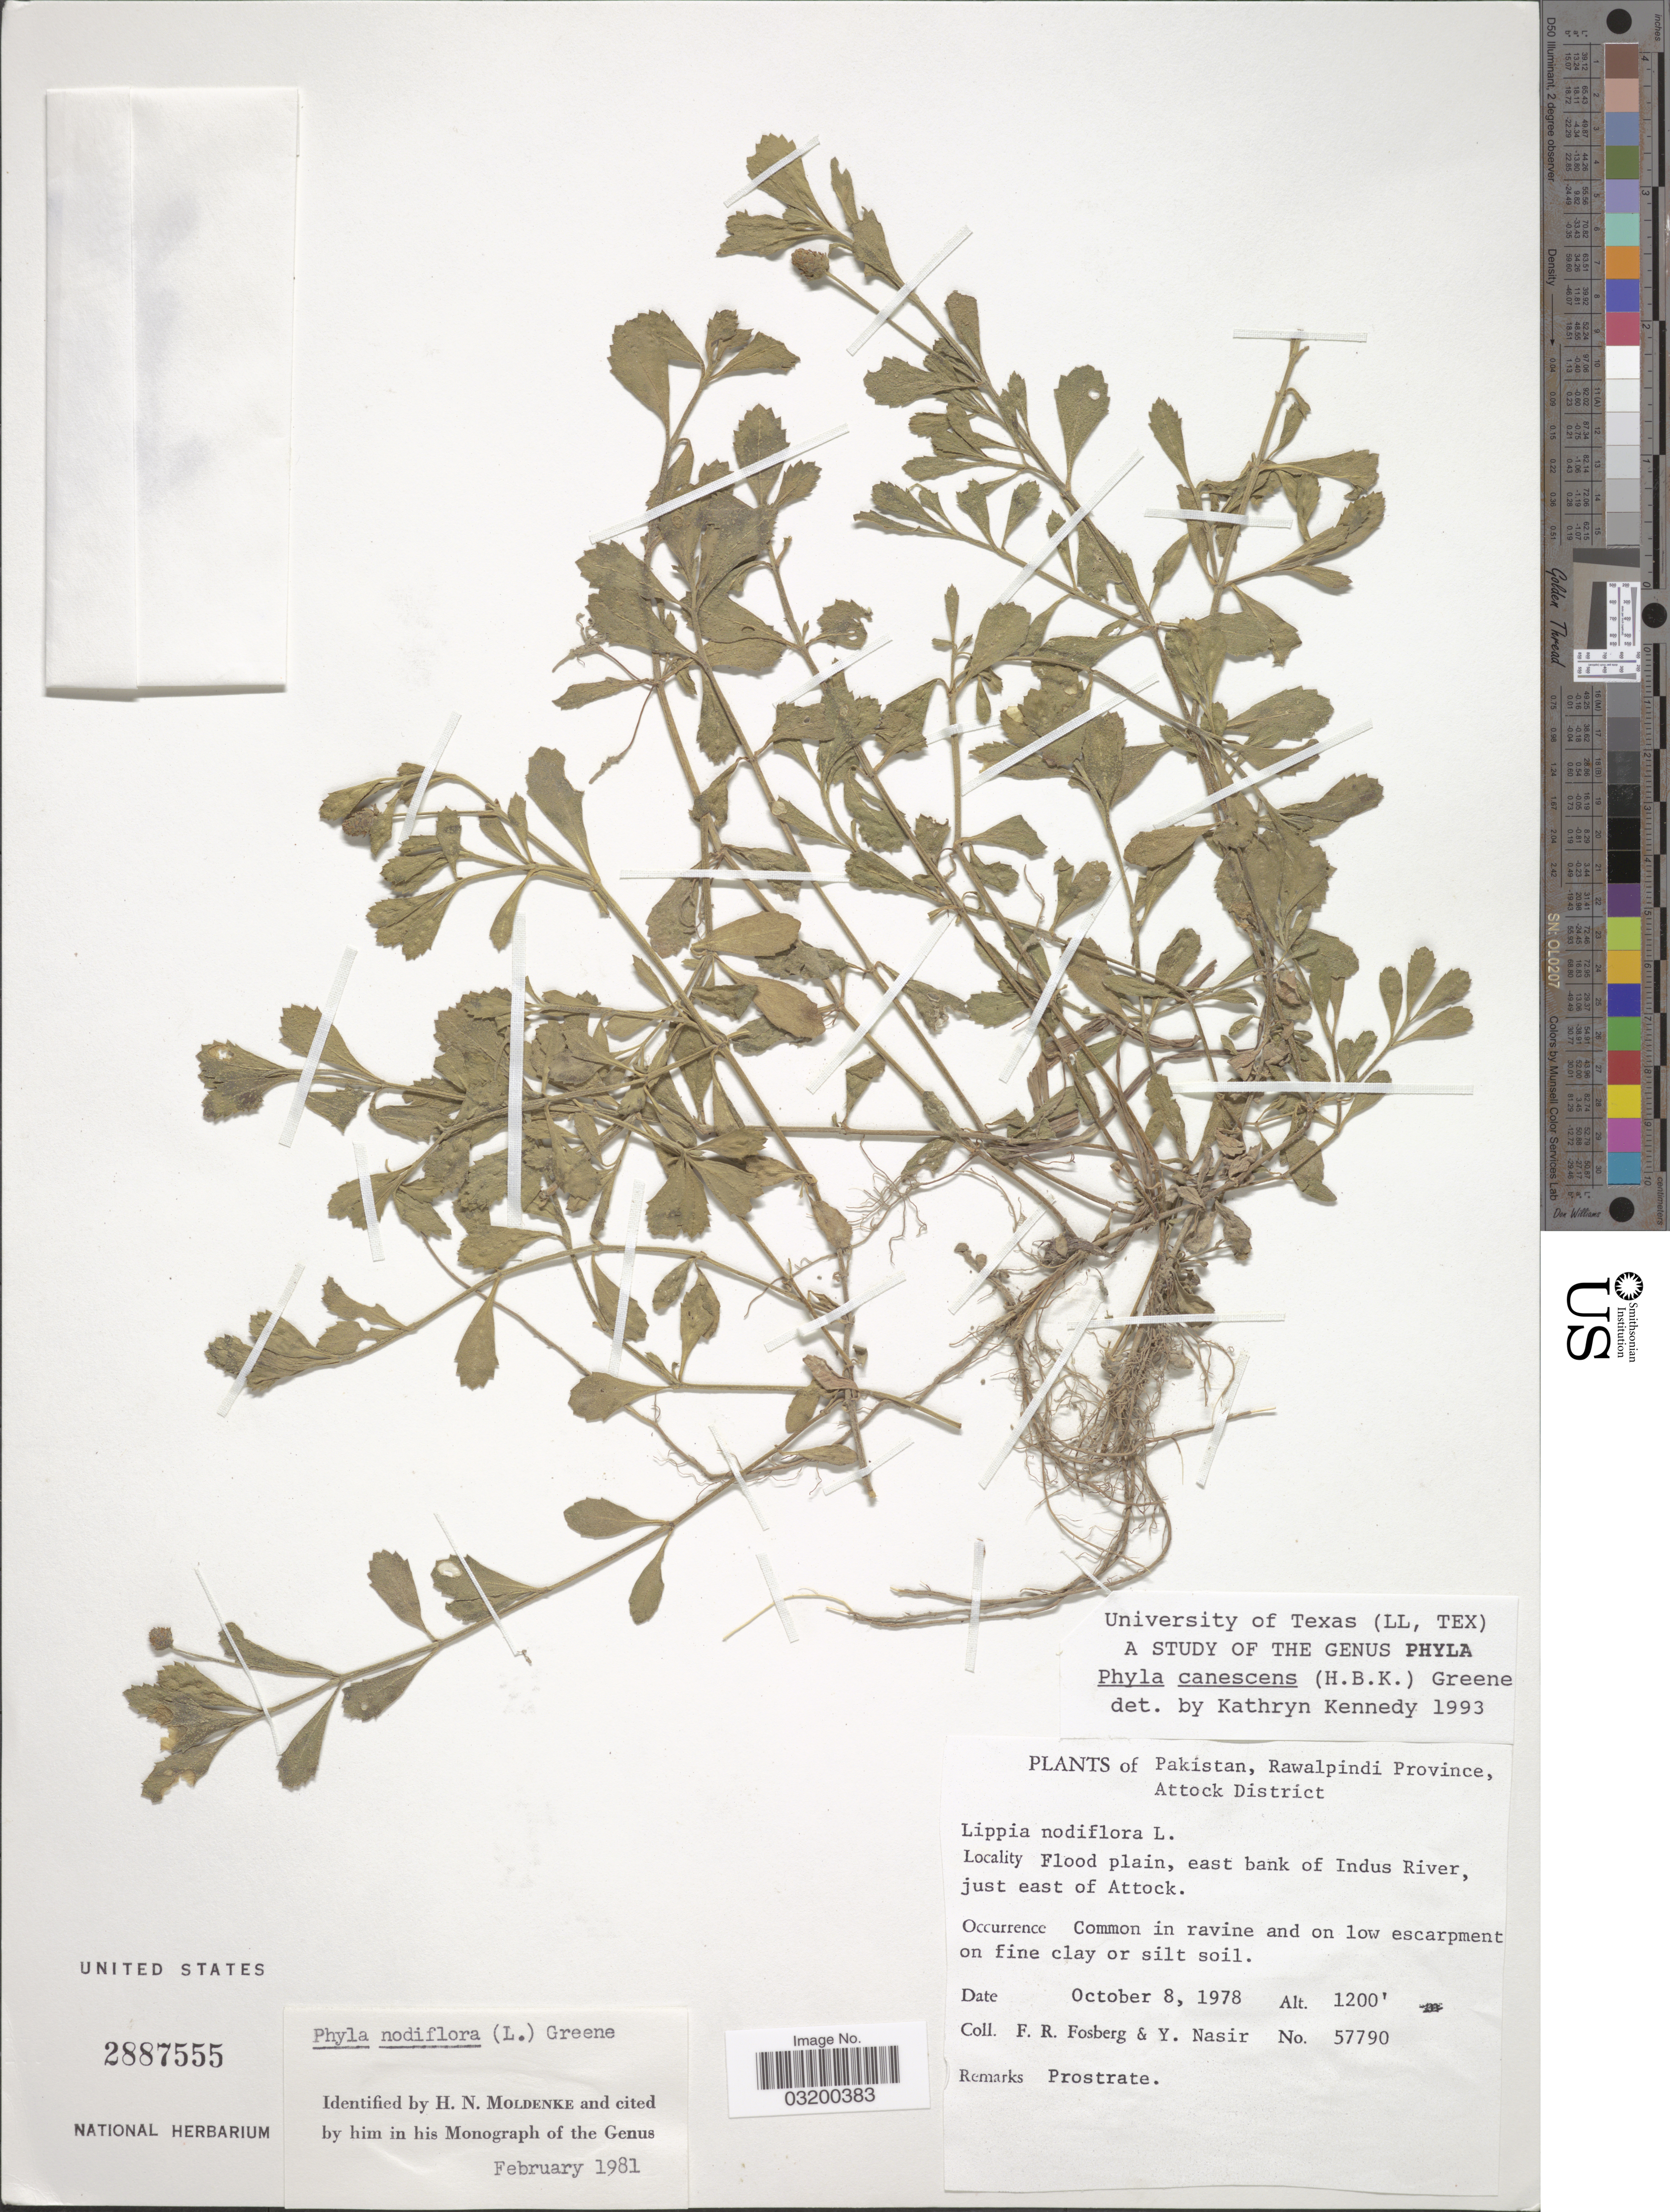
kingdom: Plantae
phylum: Tracheophyta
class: Magnoliopsida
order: Lamiales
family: Verbenaceae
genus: Phyla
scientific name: Phyla canescens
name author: (Kunth) S.W. Greene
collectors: F. R. Fosberg & Y. Nasir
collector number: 57790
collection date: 1978-10-08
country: Pakistan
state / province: Punjab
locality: Rawalpindi Province, Attock District. Flood plain, east bank of Indus River, just east of Attock.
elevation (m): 366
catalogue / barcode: US 2887555